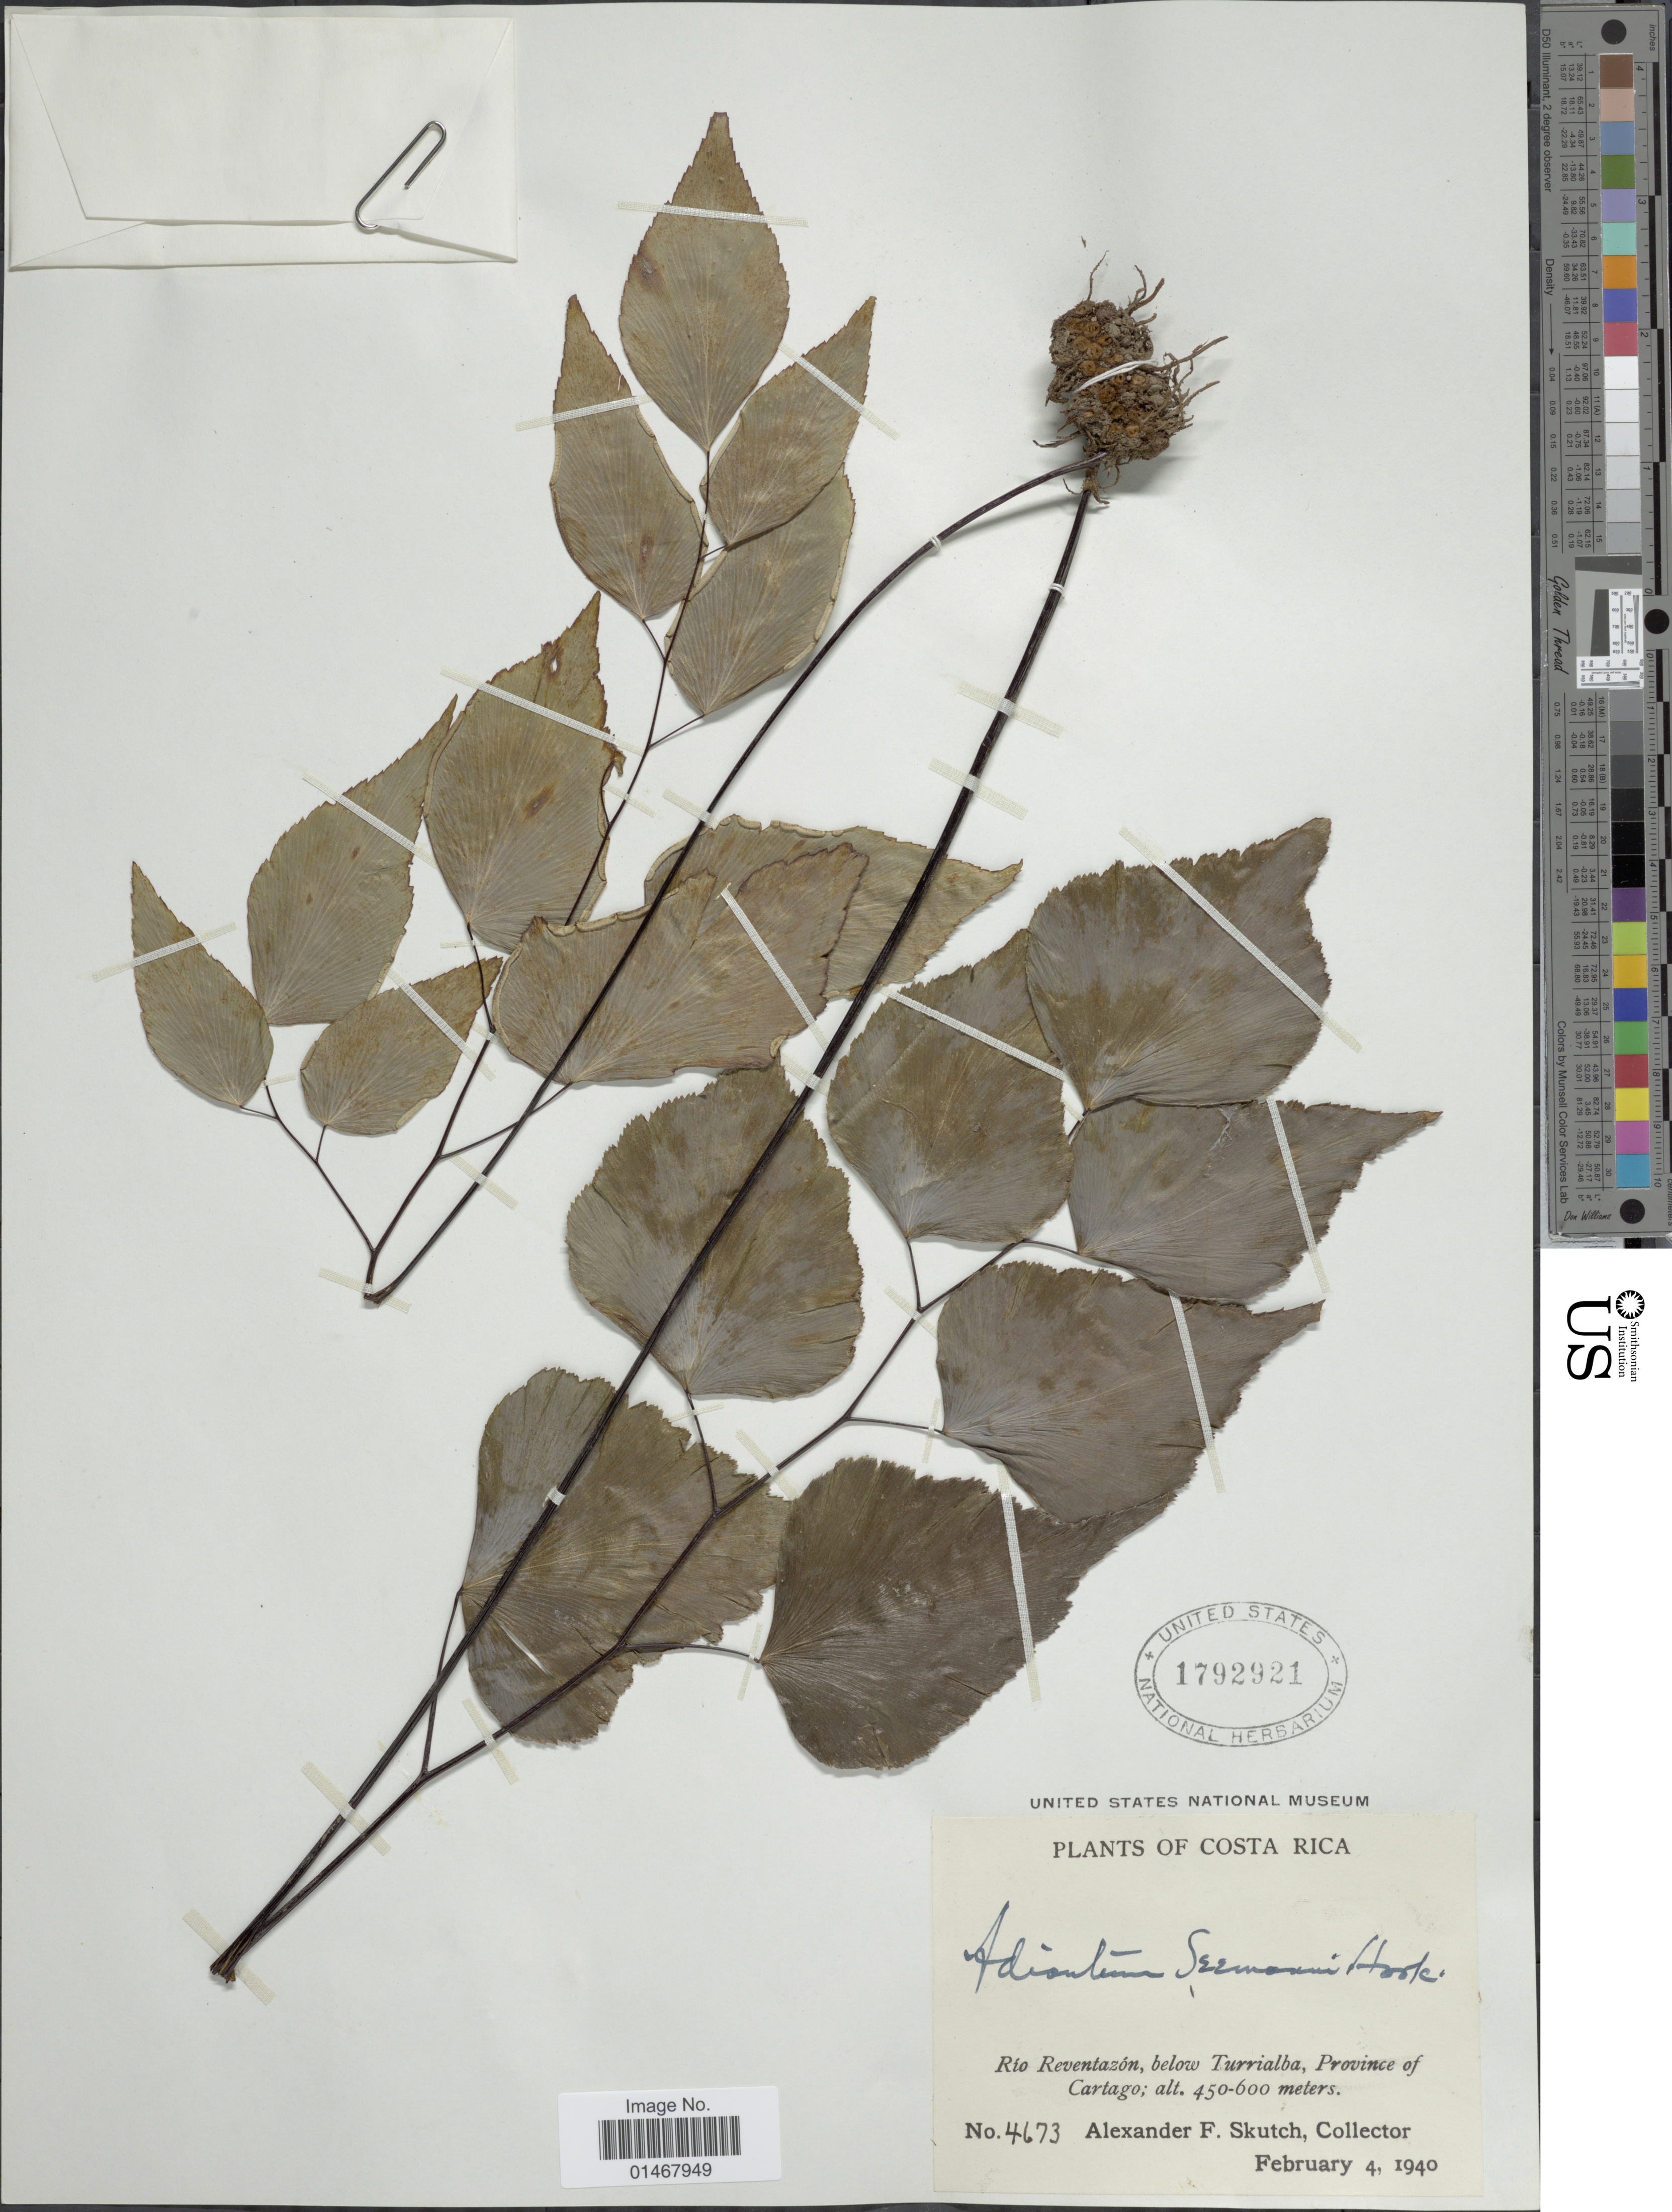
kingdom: Plantae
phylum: Tracheophyta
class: Polypodiopsida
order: Polypodiales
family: Pteridaceae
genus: Adiantum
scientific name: Adiantum seemannii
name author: Hook.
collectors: A. F. Skutch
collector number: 4673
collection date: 1940-02-04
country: Costa Rica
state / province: Cartago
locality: Rio Reventazón, below Turrialba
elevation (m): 450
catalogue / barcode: US 1792921